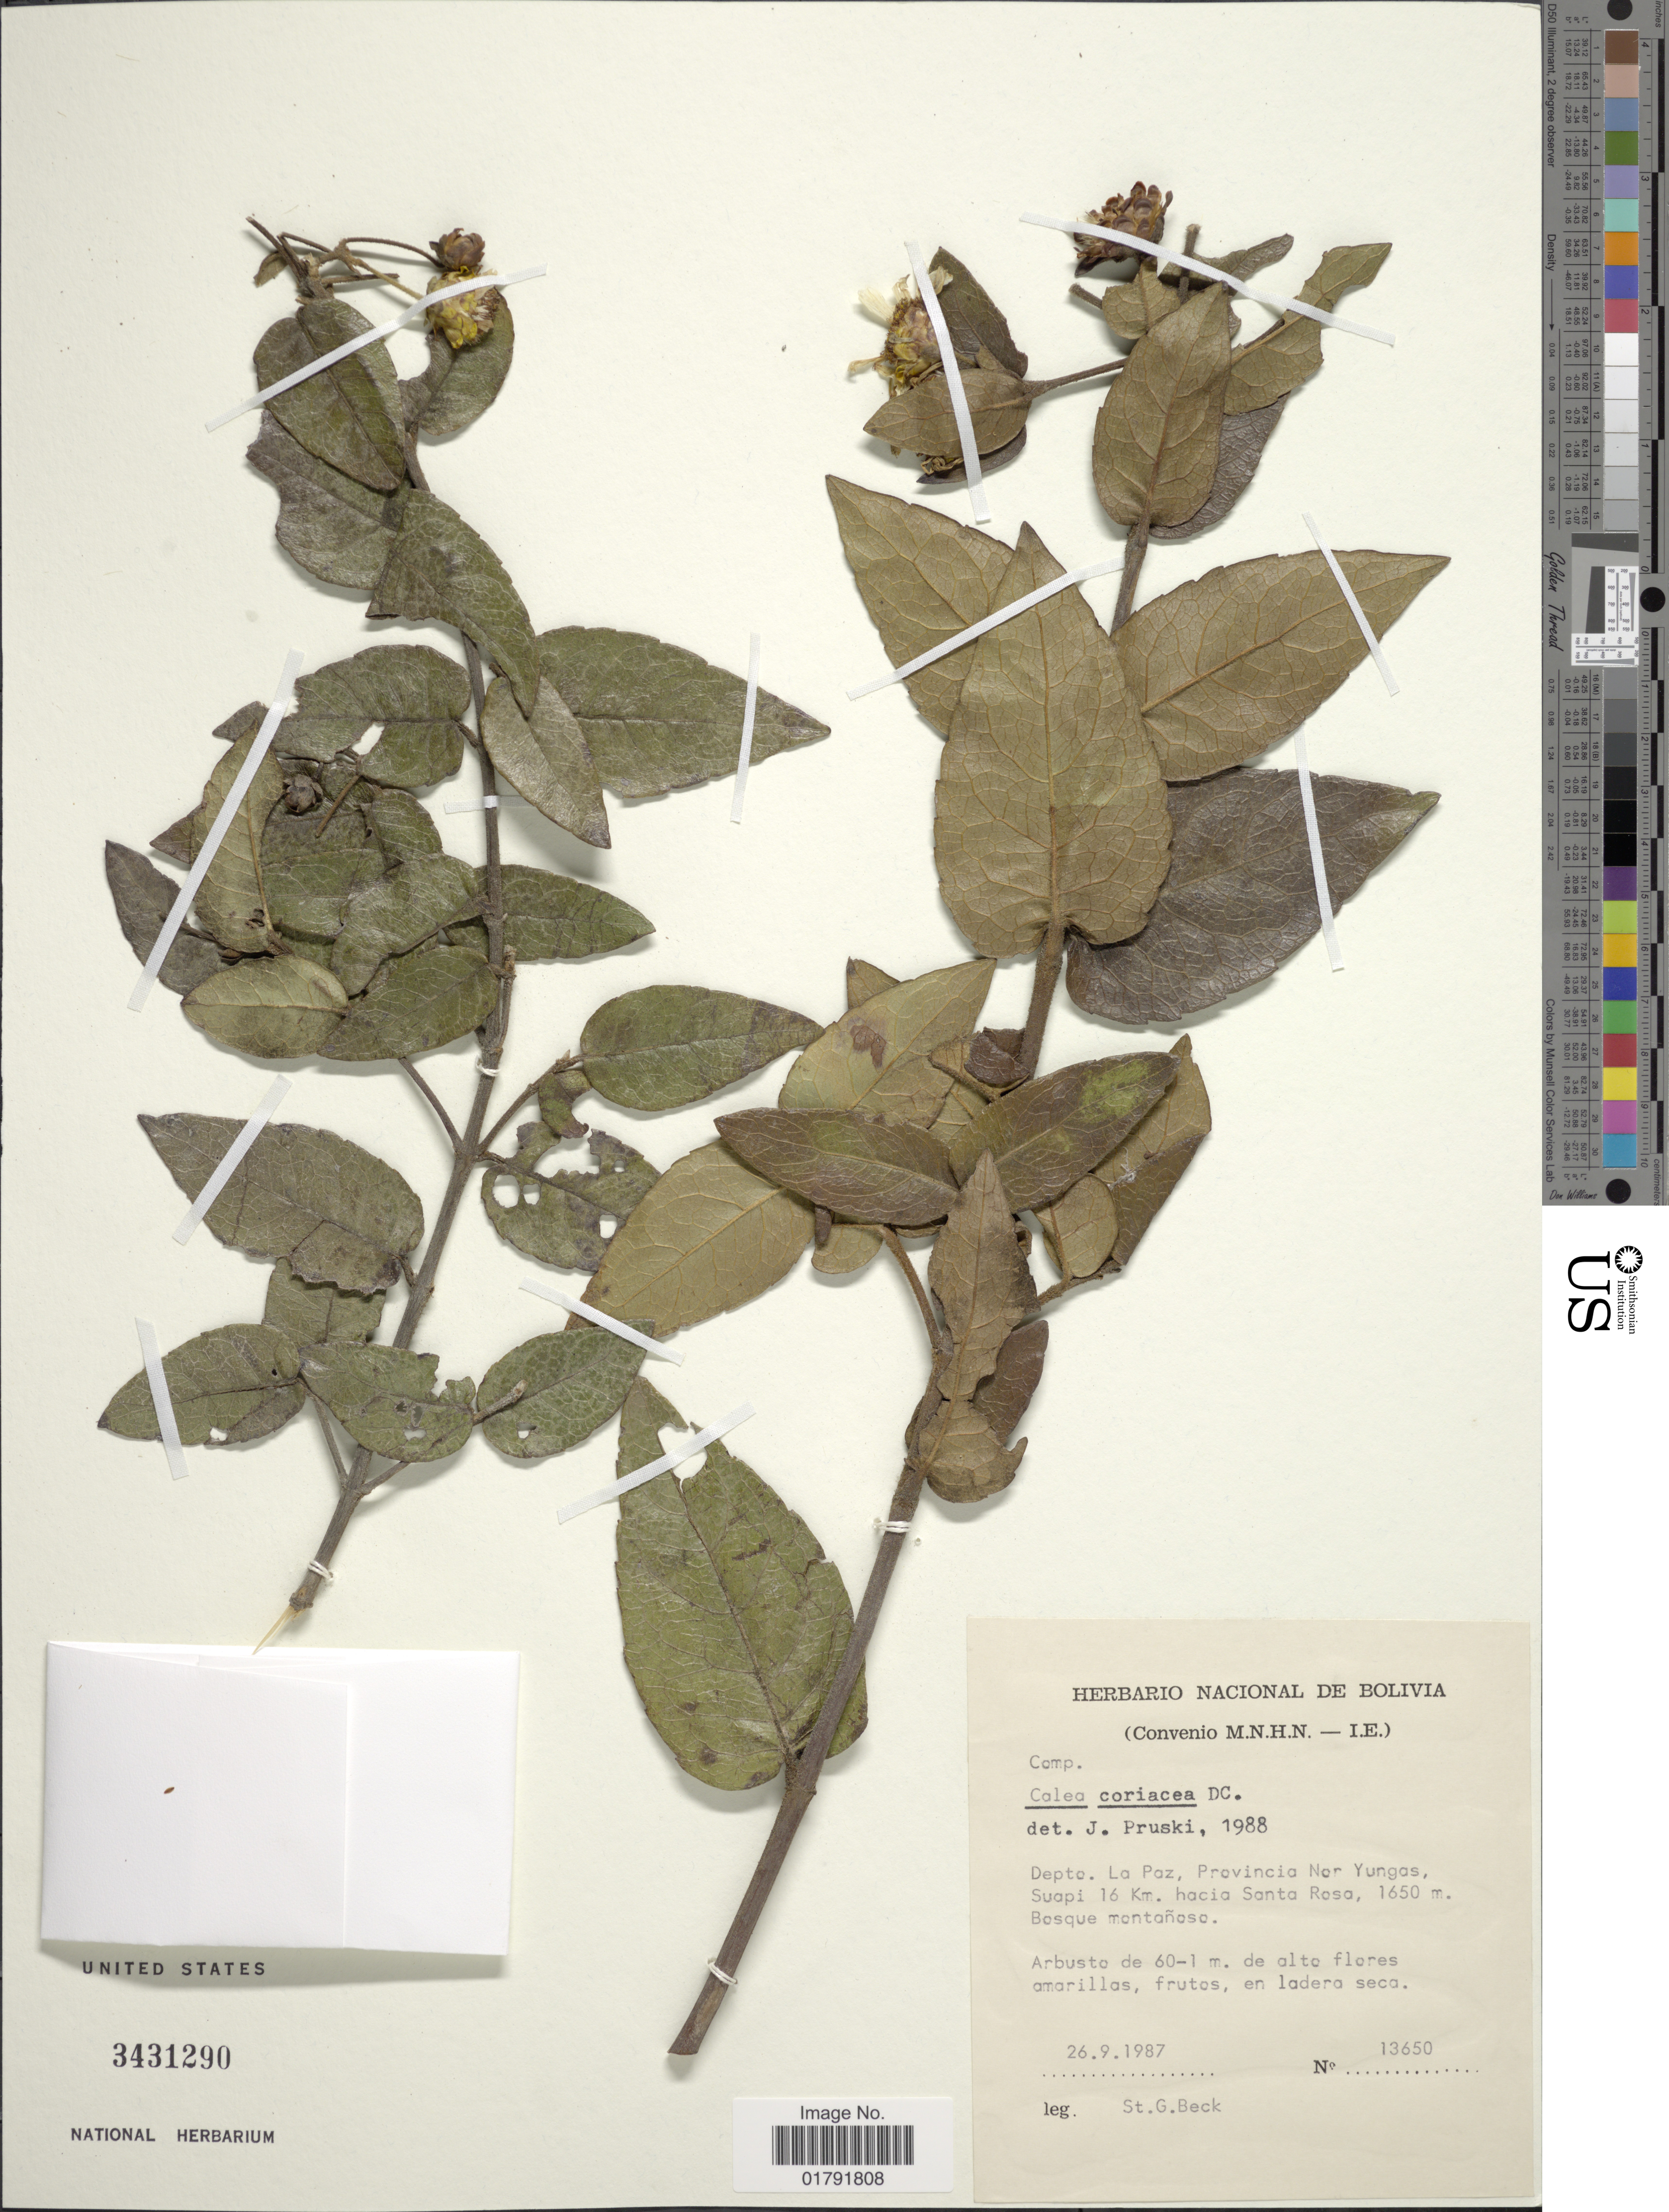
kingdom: Plantae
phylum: Tracheophyta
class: Magnoliopsida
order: Asterales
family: Asteraceae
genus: Calea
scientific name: Calea coriacea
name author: DC.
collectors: S. G. Beck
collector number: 13650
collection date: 1987-09-26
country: Bolivia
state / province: La Paz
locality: Provincia Nor Yungas, Suapi 16 Km. hacia Santa Rosa.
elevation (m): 1650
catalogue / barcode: US 3431290